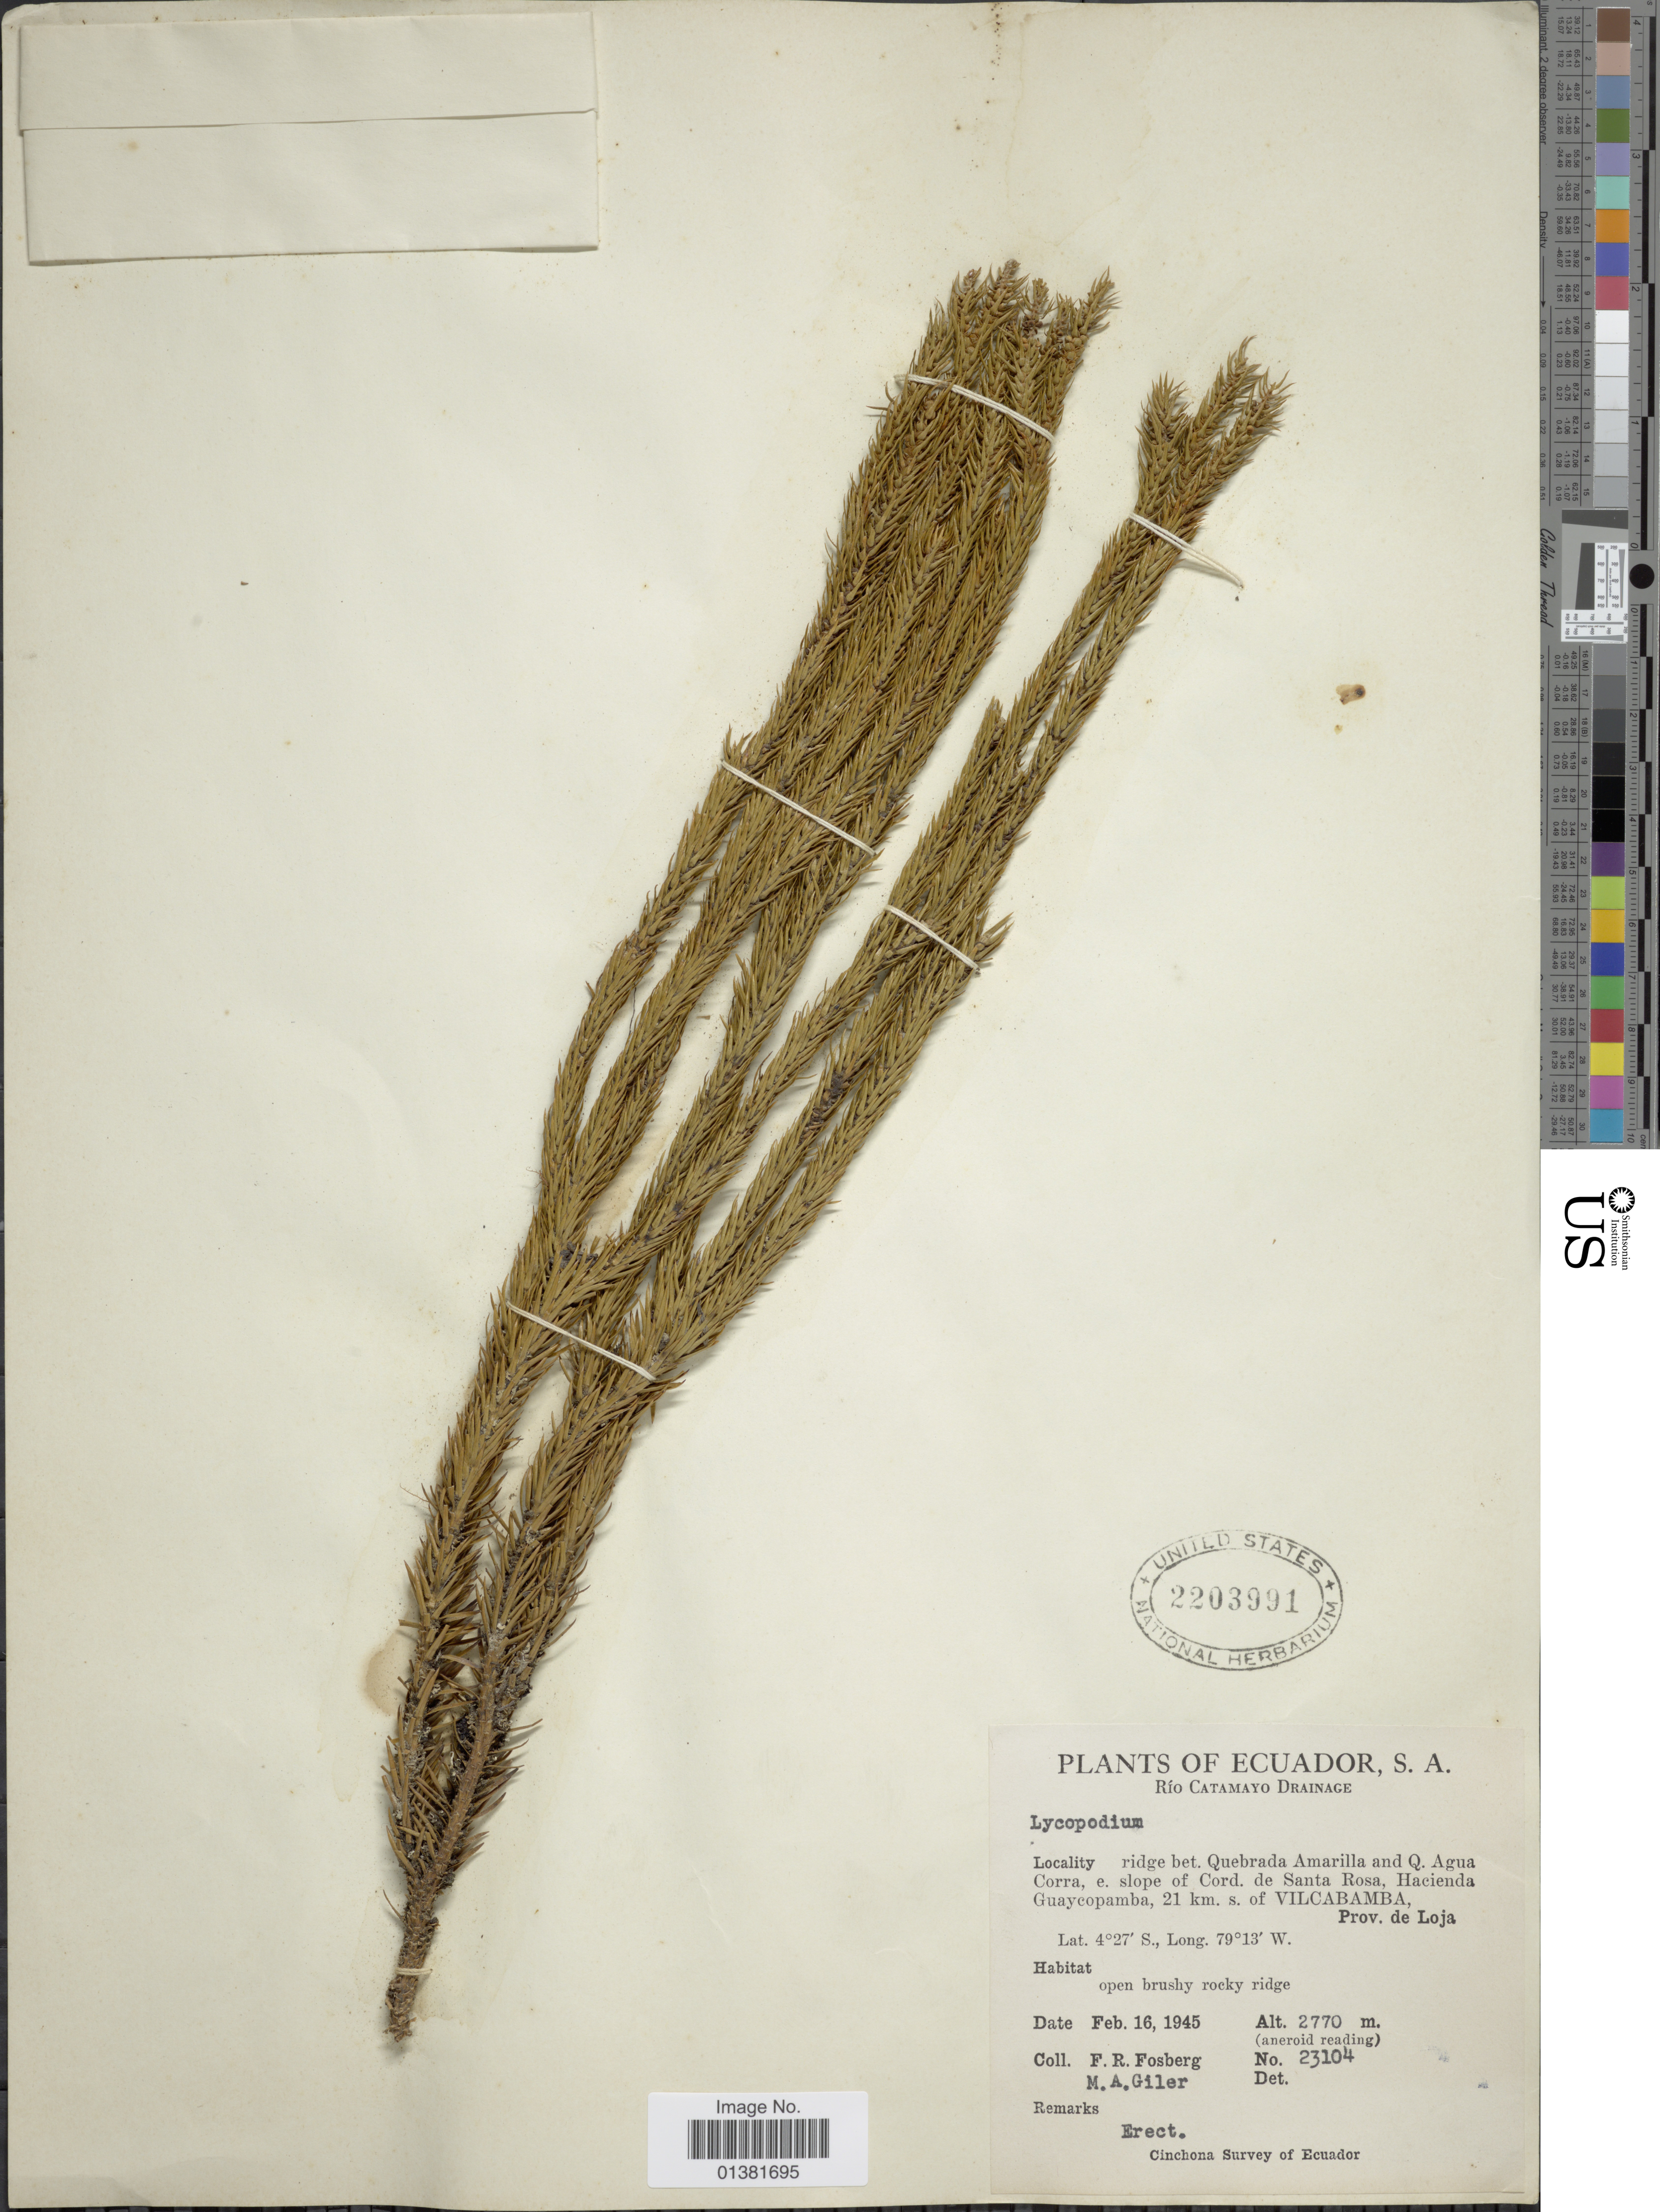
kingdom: Plantae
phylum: Tracheophyta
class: Lycopodiopsida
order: Lycopodiales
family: Lycopodiaceae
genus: Phlegmariurus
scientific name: Phlegmariurus sp.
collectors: F. R. Fosberg & M. Giler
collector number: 23104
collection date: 1945-02-16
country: Ecuador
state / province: Loja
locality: Río Catamayo Drainage, ridge bet. Quebrada Amarilla and Q. Agua Corra, e. slope of Cord. de Santa Rosa, Hacienda Guaycopamba, 21 km. s. of Vilcabamba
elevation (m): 2770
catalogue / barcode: US 2203991